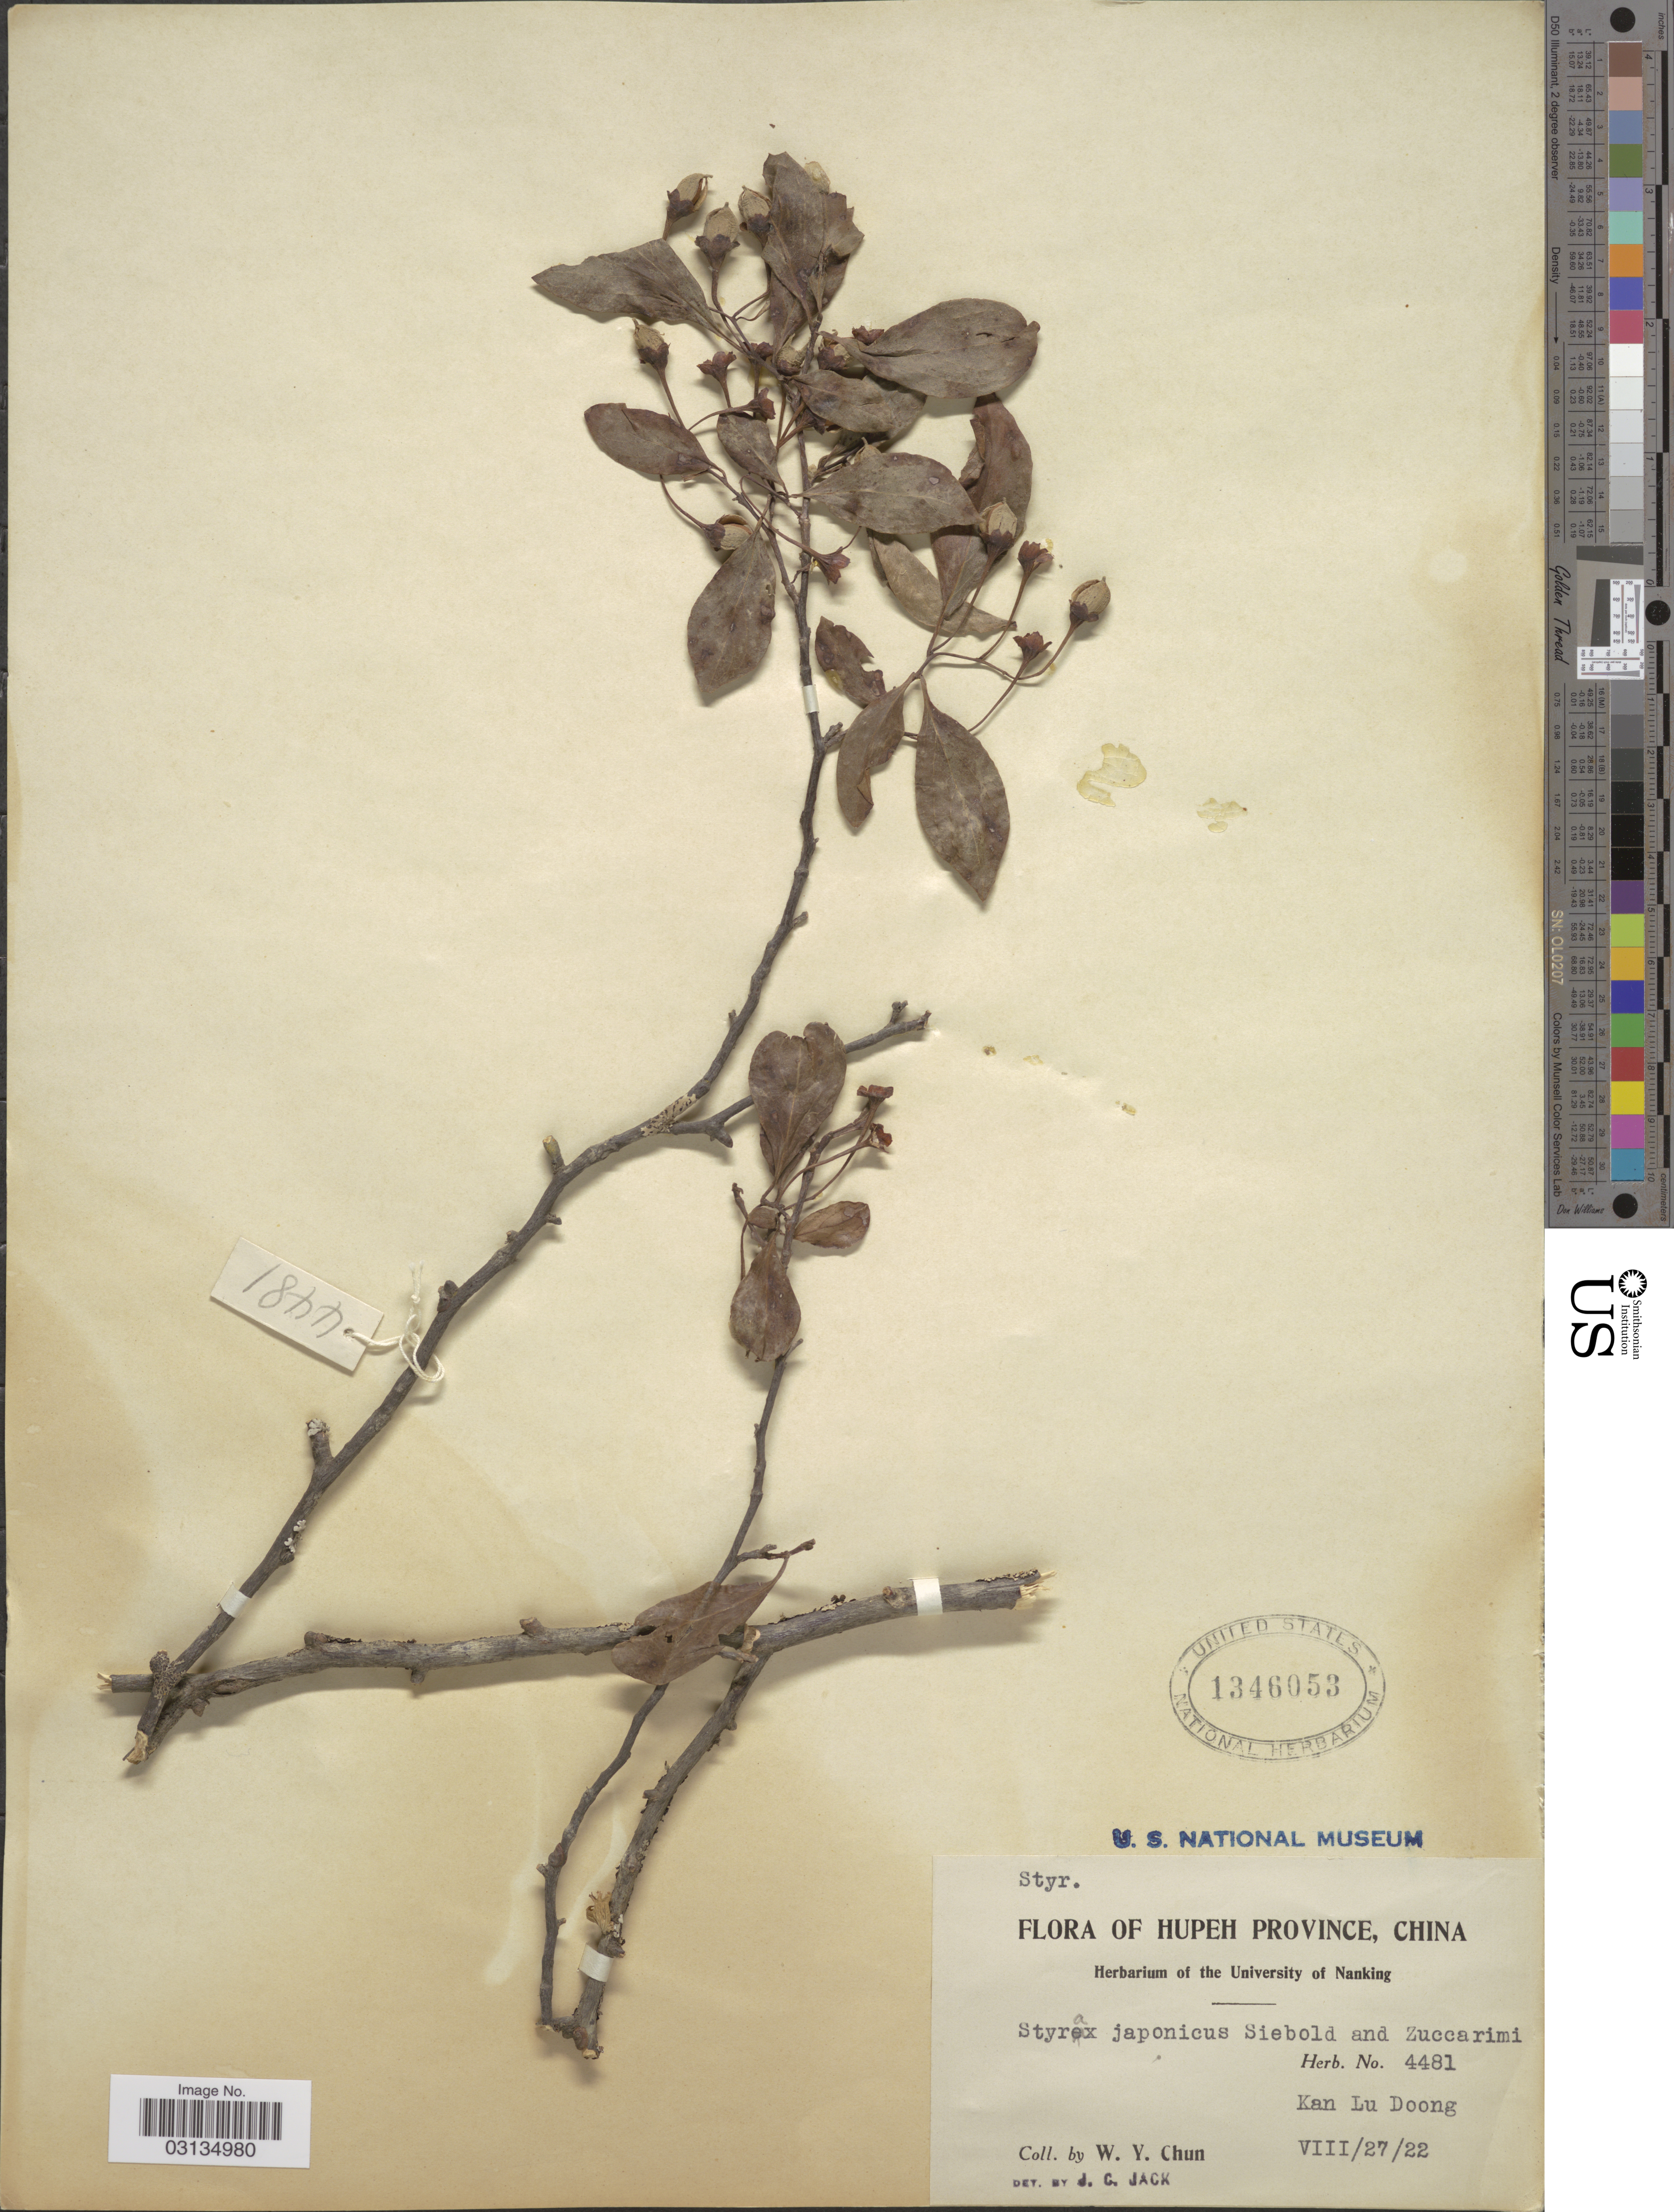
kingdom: Plantae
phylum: Tracheophyta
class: Magnoliopsida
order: Ericales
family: Styracaceae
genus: Styrax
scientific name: Styrax japonicus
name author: Siebold & Zucc.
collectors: W. Y. Chun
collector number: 4481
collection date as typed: Transcribed d/m/y: 27/8/22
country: China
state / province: Hubei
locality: Hupeh Province. Kan Lu Doong.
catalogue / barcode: US 1346053